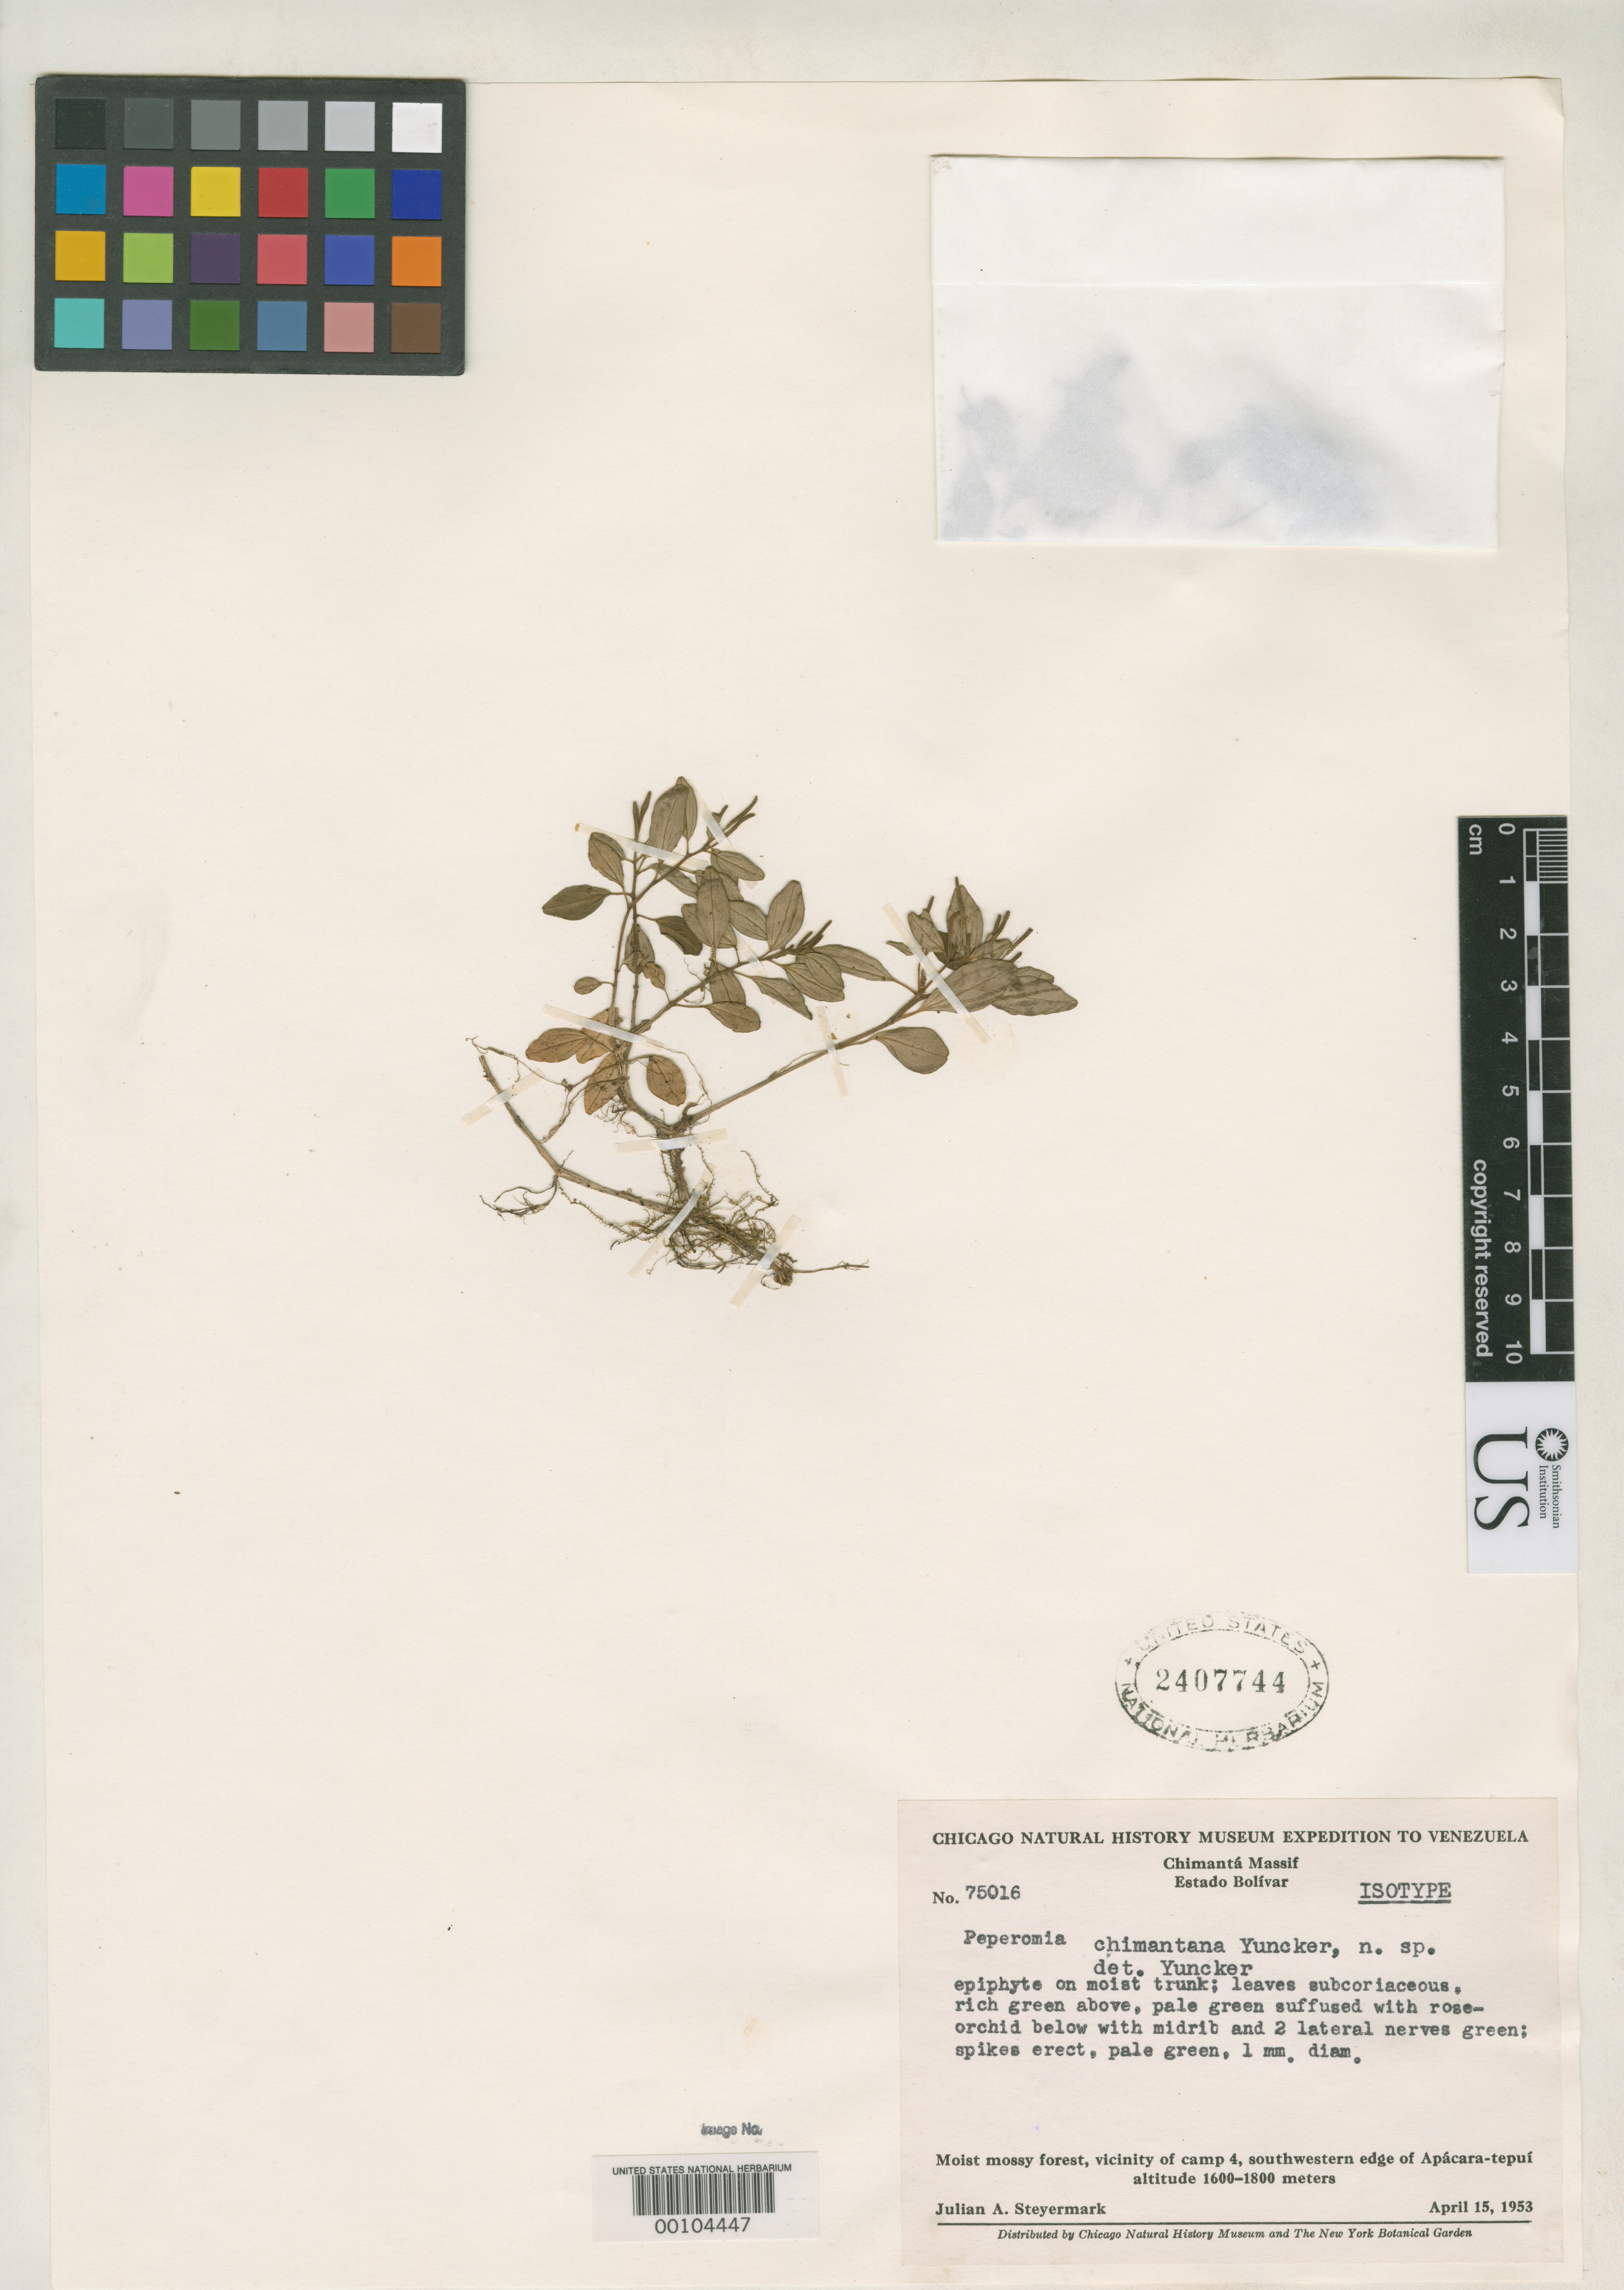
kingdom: Plantae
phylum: Tracheophyta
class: Magnoliopsida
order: Piperales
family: Piperaceae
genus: Peperomia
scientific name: Peperomia chimantana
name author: Yunck.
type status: Isotype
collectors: J. Steyermark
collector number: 75016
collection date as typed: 15 Apr 1953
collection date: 1953-04-15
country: Venezuela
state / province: Bolivar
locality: Chimanta Massif.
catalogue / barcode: US 2407744